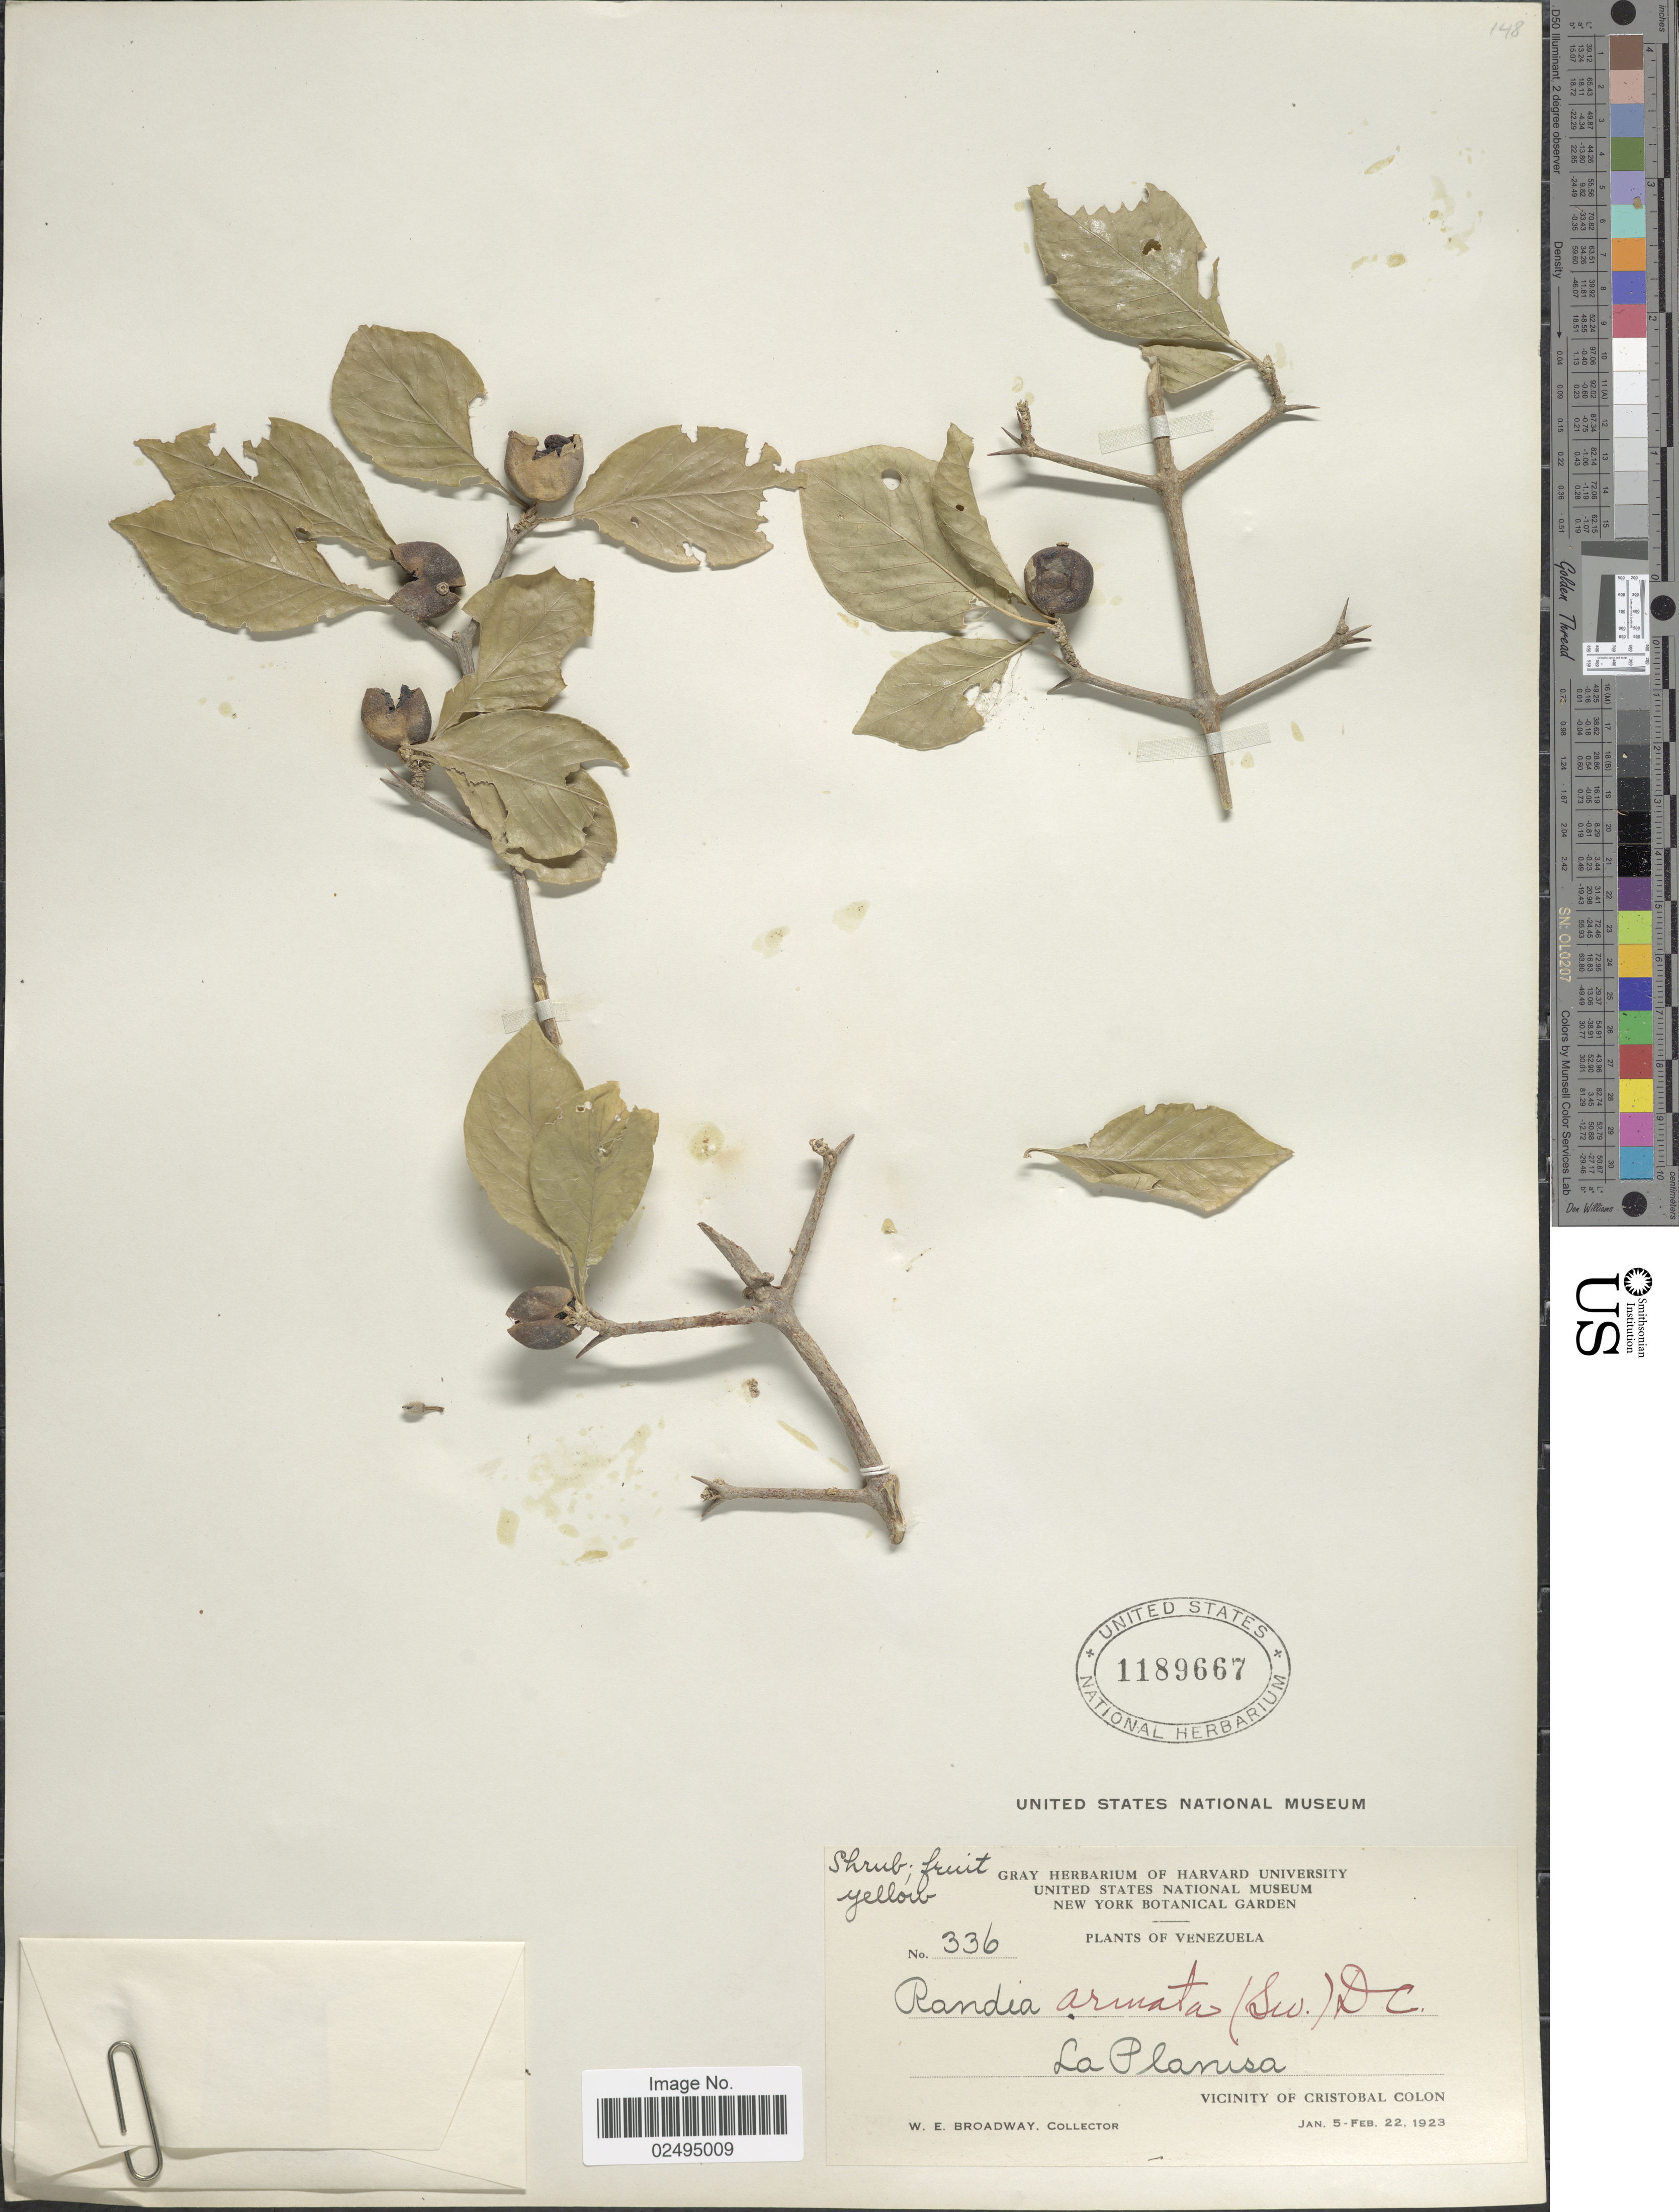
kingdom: Plantae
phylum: Tracheophyta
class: Magnoliopsida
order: Gentianales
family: Rubiaceae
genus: Randia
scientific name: Randia armata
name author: (Sw.) DC.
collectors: W. E. Broadway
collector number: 336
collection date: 1923-01-05/1923-02-22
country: Venezuela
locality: La Planisa, Vicinity of Cristobal Colon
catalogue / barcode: US 1189667